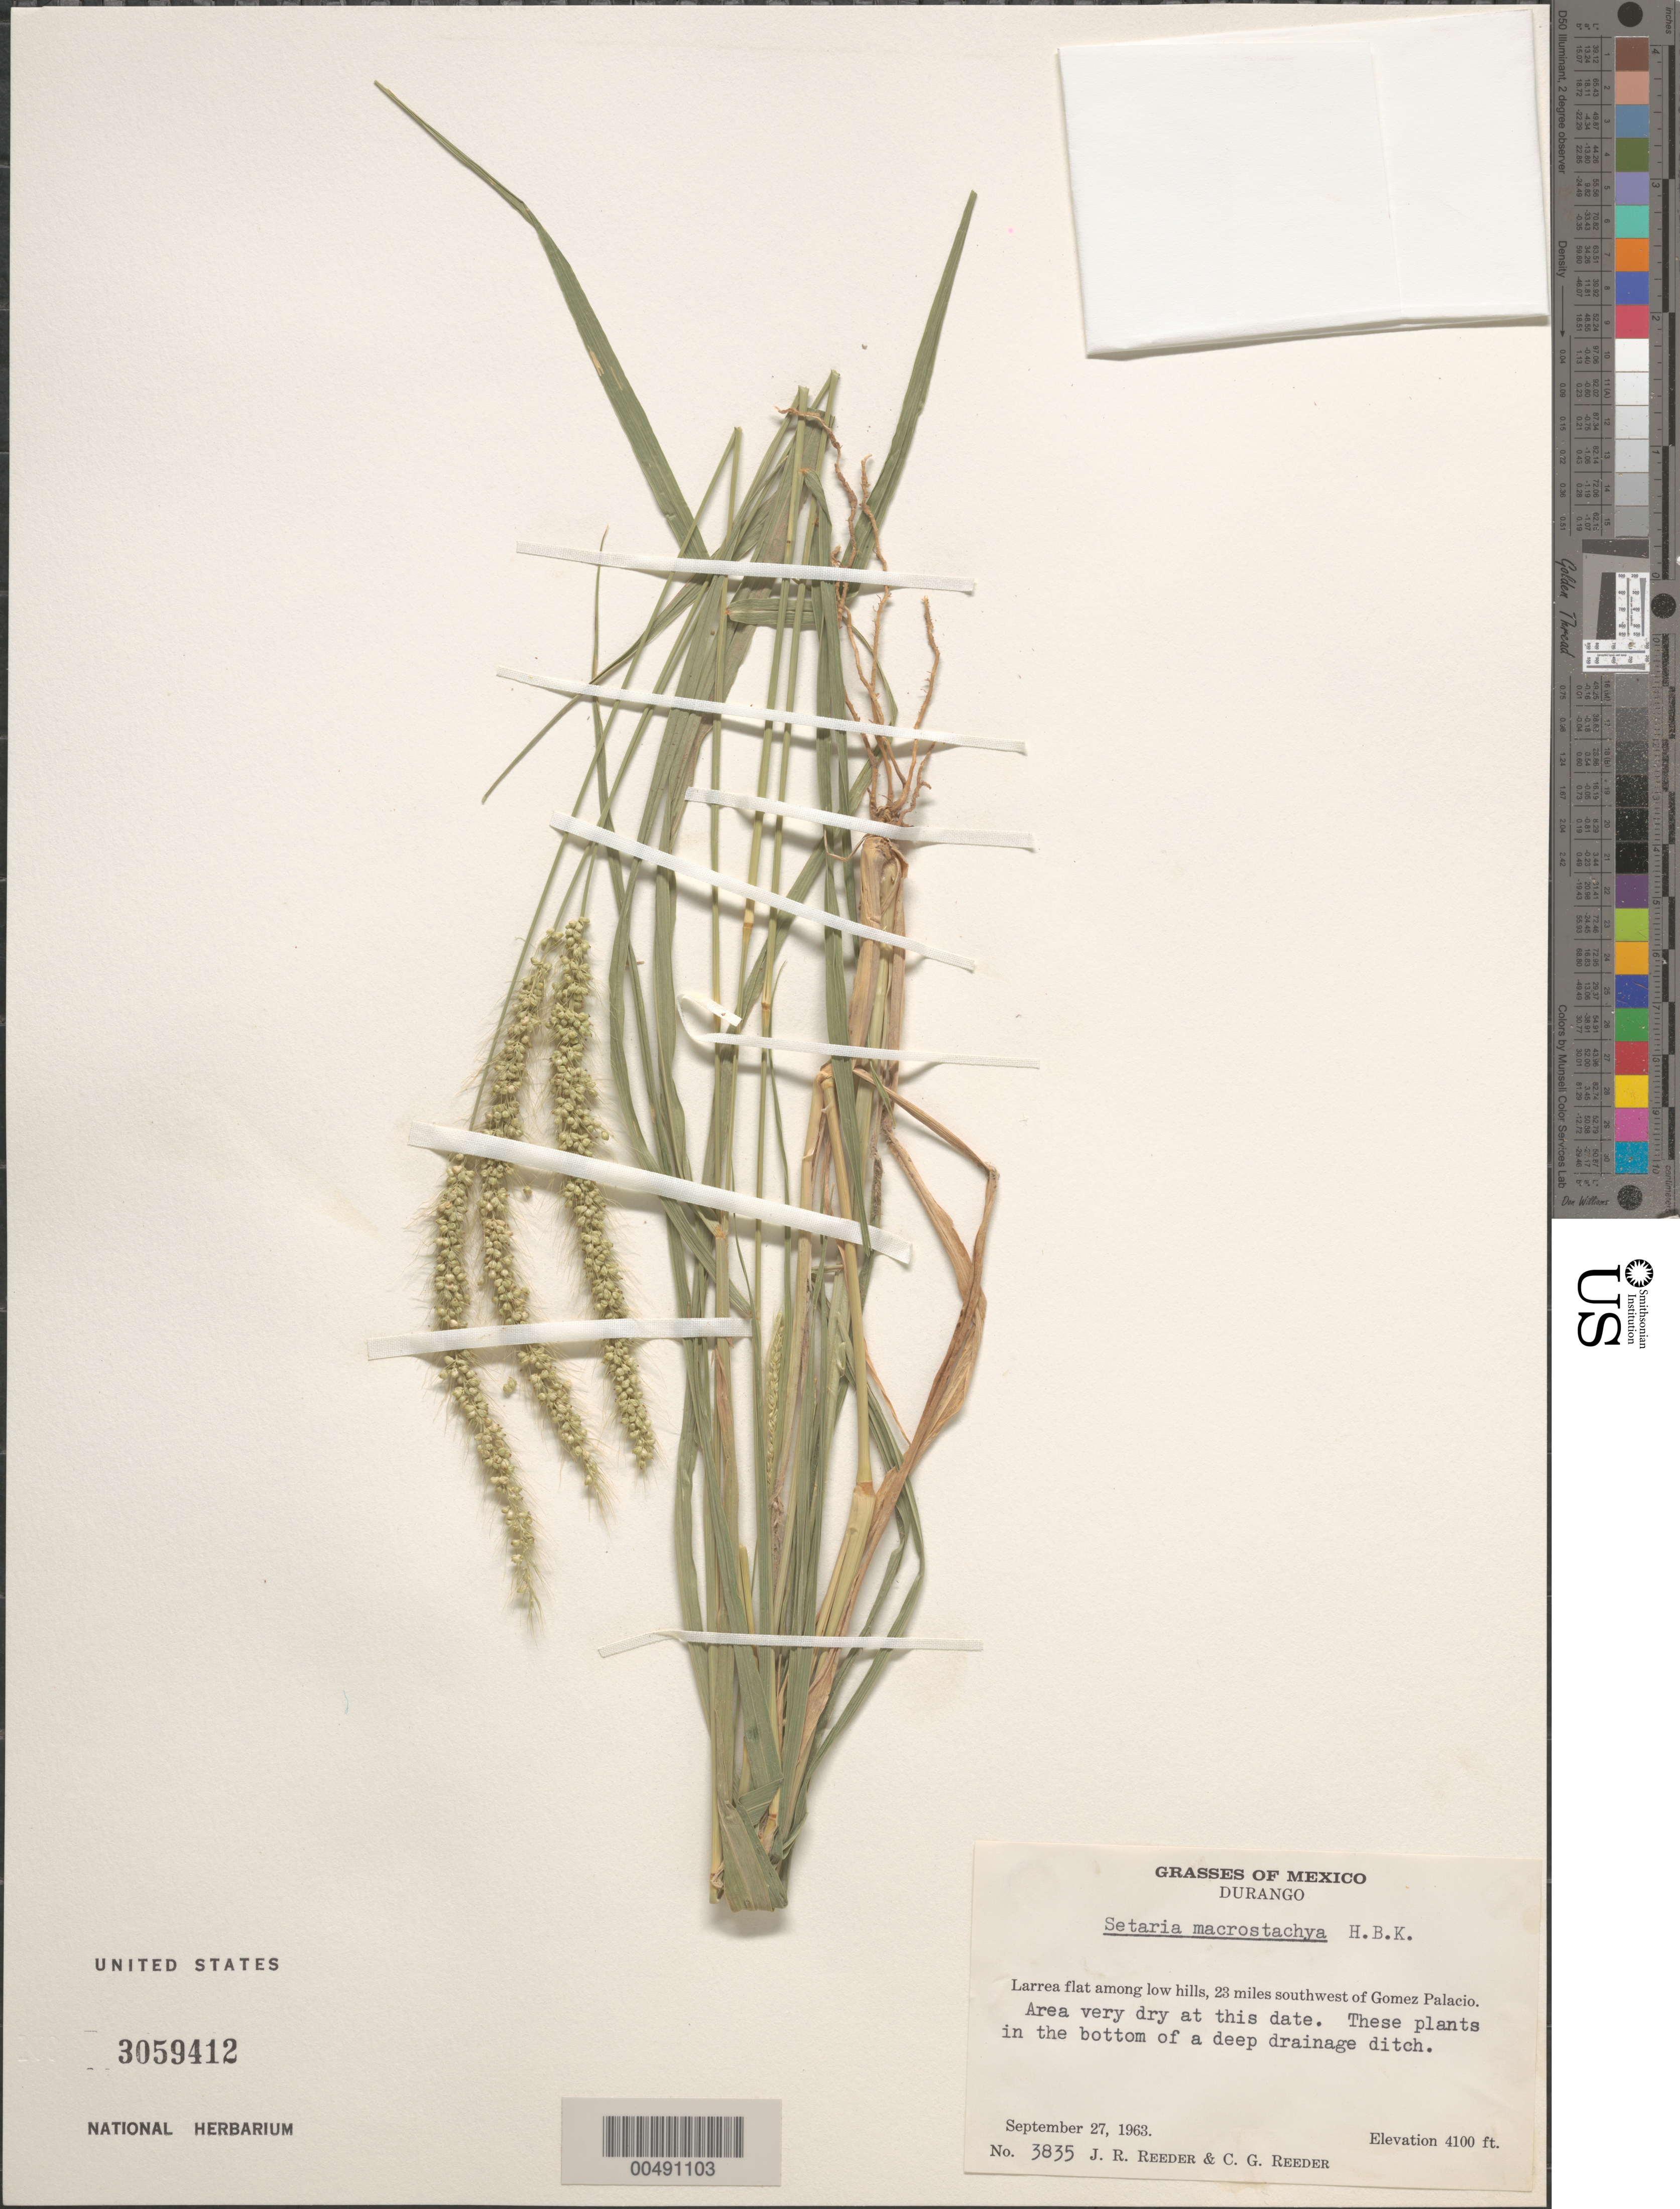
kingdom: Plantae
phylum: Tracheophyta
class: Liliopsida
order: Poales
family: Poaceae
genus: Setaria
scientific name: Setaria macrostachya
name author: Kunth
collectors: J. R. Reeder & C. G. Reeder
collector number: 3835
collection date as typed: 27 Sep 1963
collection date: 1963-09-27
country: Mexico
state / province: Durango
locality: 23 mi SW of Gomez Palacio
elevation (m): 1250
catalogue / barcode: US 3059412